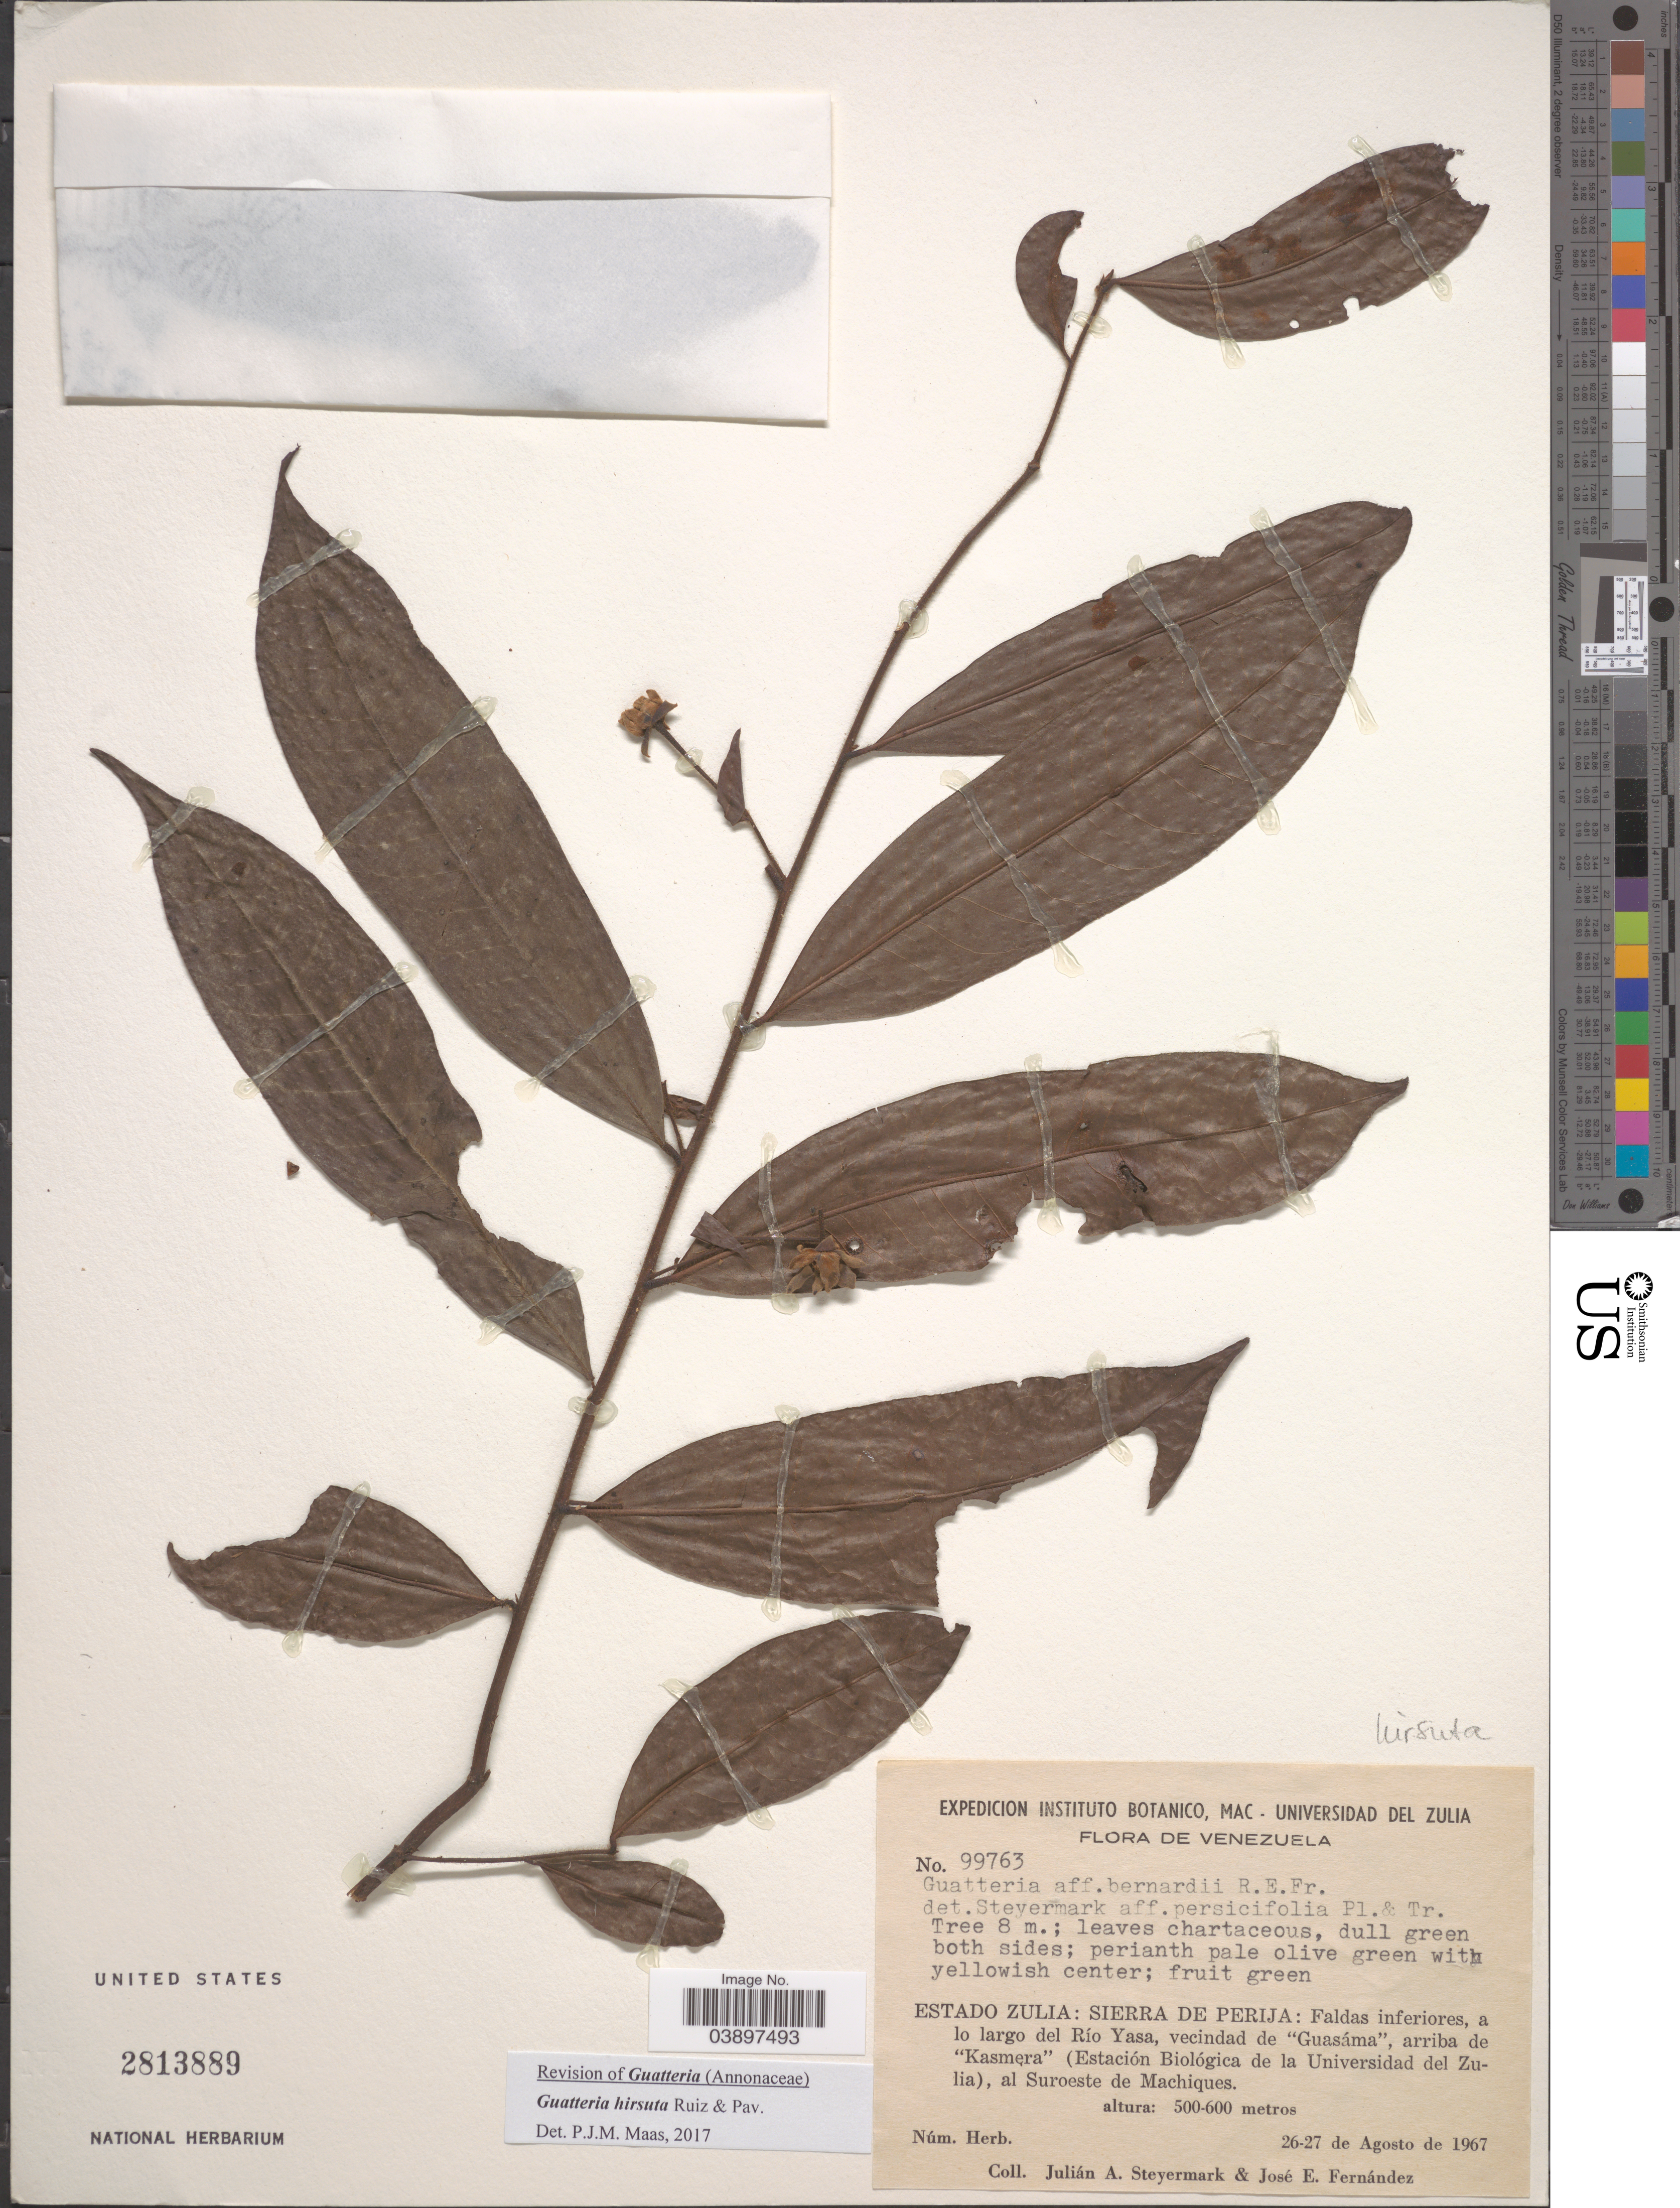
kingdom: Plantae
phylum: Tracheophyta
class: Magnoliopsida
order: Magnoliales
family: Annonaceae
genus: Guatteria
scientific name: Guatteria hirsuta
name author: Ruiz & Pav.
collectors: J. Steyermark & J. Fernández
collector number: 99763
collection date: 1967-08-26/1967-08-27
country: Venezuela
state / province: Zulia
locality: Sierra de Perija: Faldas inferiores, a lo largo del Río Yasa, vecindad de 'Guasáma', arriba de 'Kasmera' (Estación Biológica de la Universidad del Zulia), al Suroeste de Machiques.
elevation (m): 500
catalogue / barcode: US 2813889